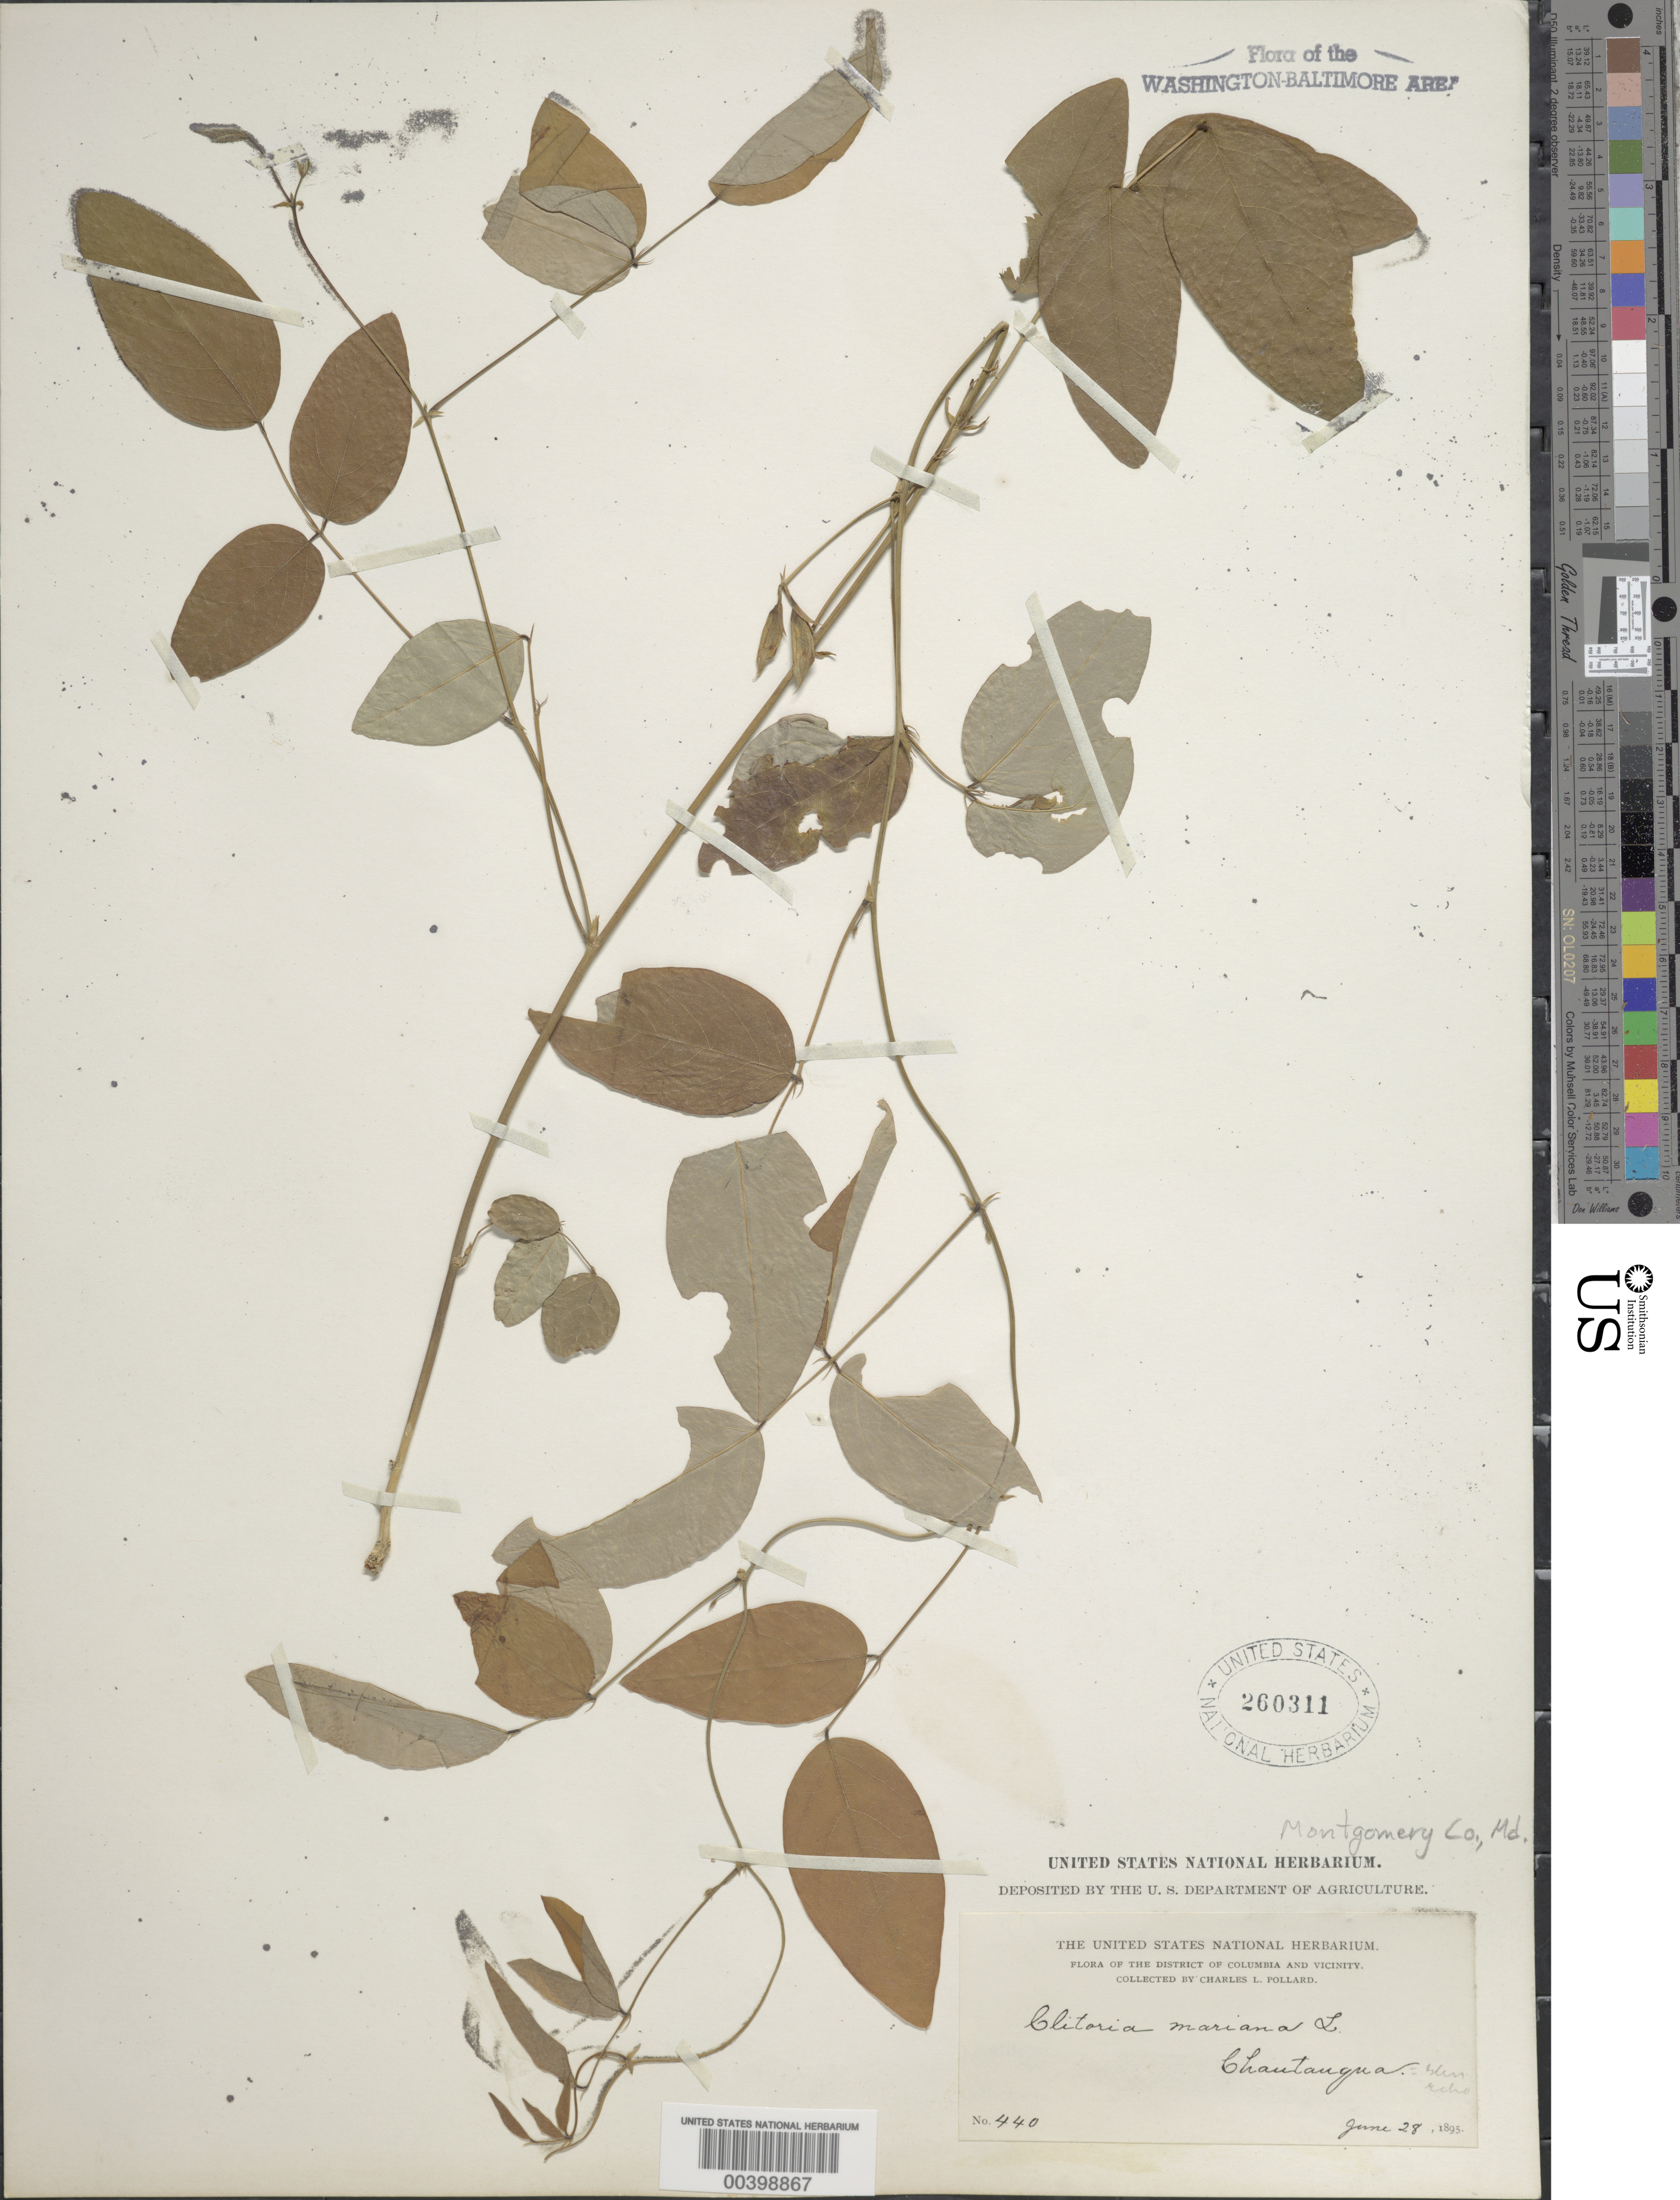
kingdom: Plantae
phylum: Tracheophyta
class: Magnoliopsida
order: Fabales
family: Fabaceae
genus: Clitoria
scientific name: Clitoria mariana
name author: L.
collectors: C. L. Pollard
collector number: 440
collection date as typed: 28 Jun 1895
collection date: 1895-06-28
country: United States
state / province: Maryland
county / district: Montgomery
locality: Chautauqua (Glen Echo?) C. & O. Canal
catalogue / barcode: US 260311